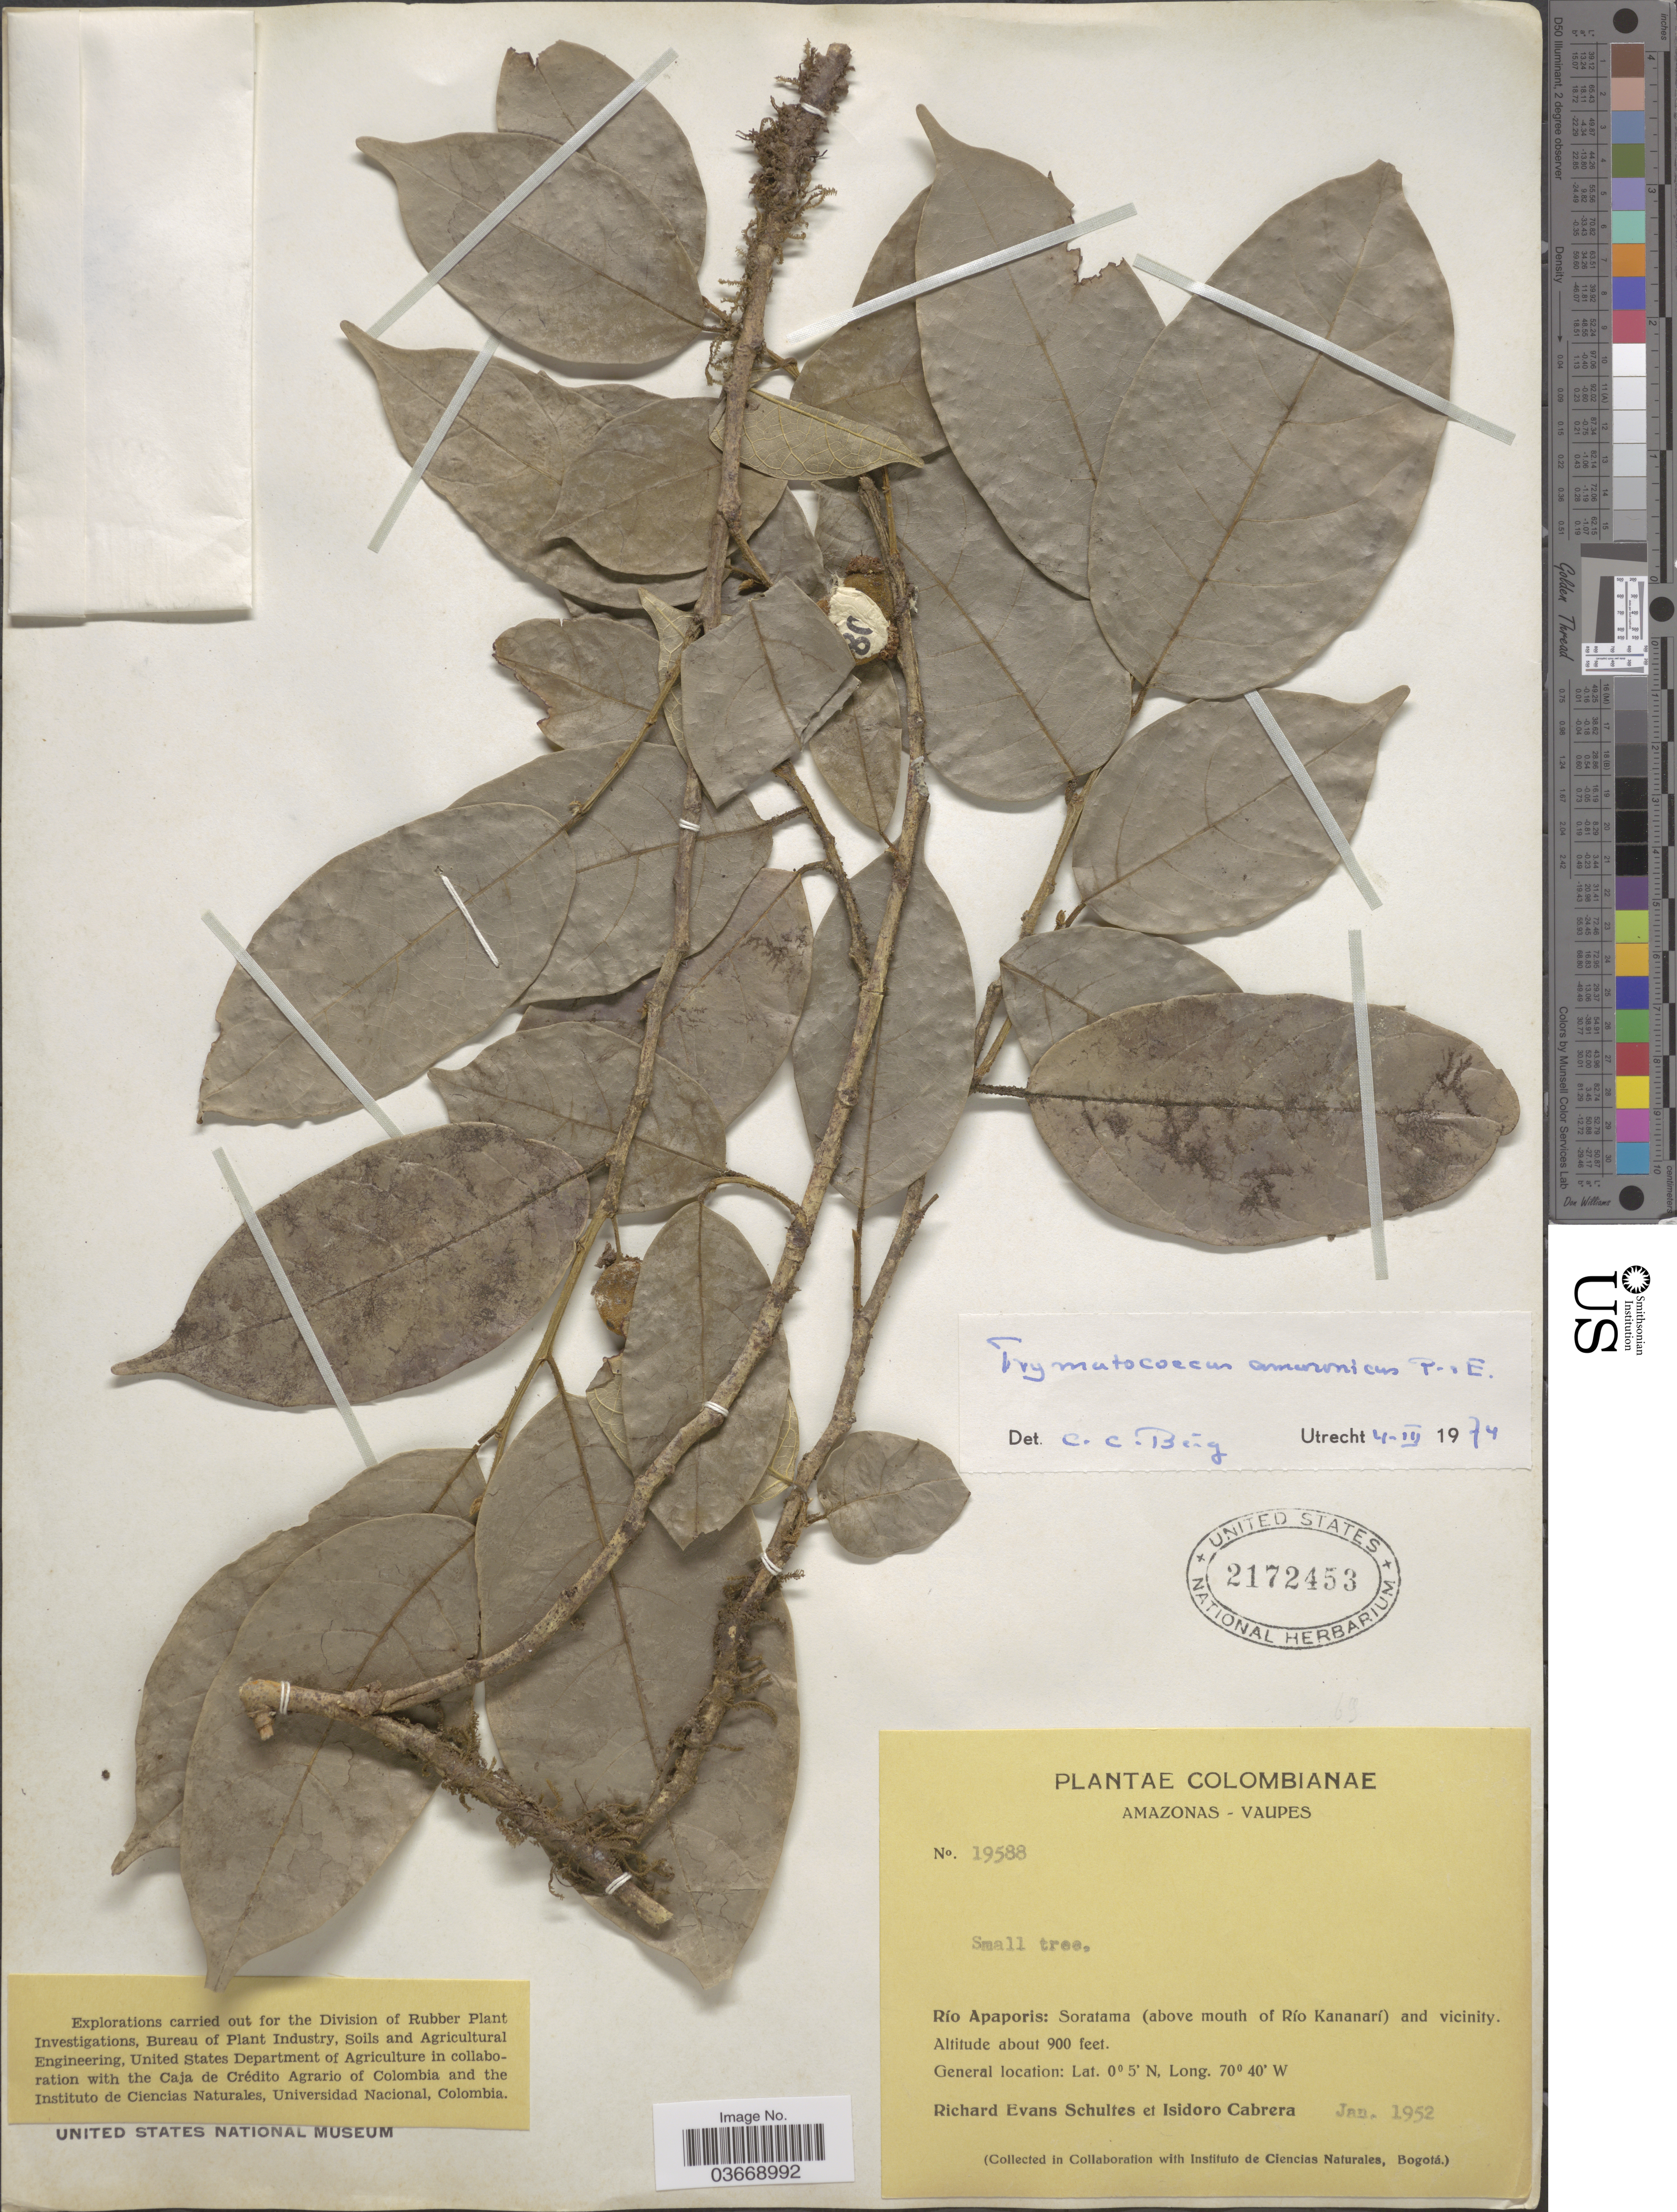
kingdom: Plantae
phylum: Tracheophyta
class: Magnoliopsida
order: Rosales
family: Moraceae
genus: Brosimum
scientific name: Brosimum amazonicum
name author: (Poepp. & Endl.) E. M. Gardner & Zerega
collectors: R. E. Schultes & I. Cabrera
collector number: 19588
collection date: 1952-01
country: Colombia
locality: Amazonas - Vaupes. Río Apaporis: Soratama (above mouth of Río Kananarí) and vicinity.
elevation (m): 274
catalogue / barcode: US 2172453